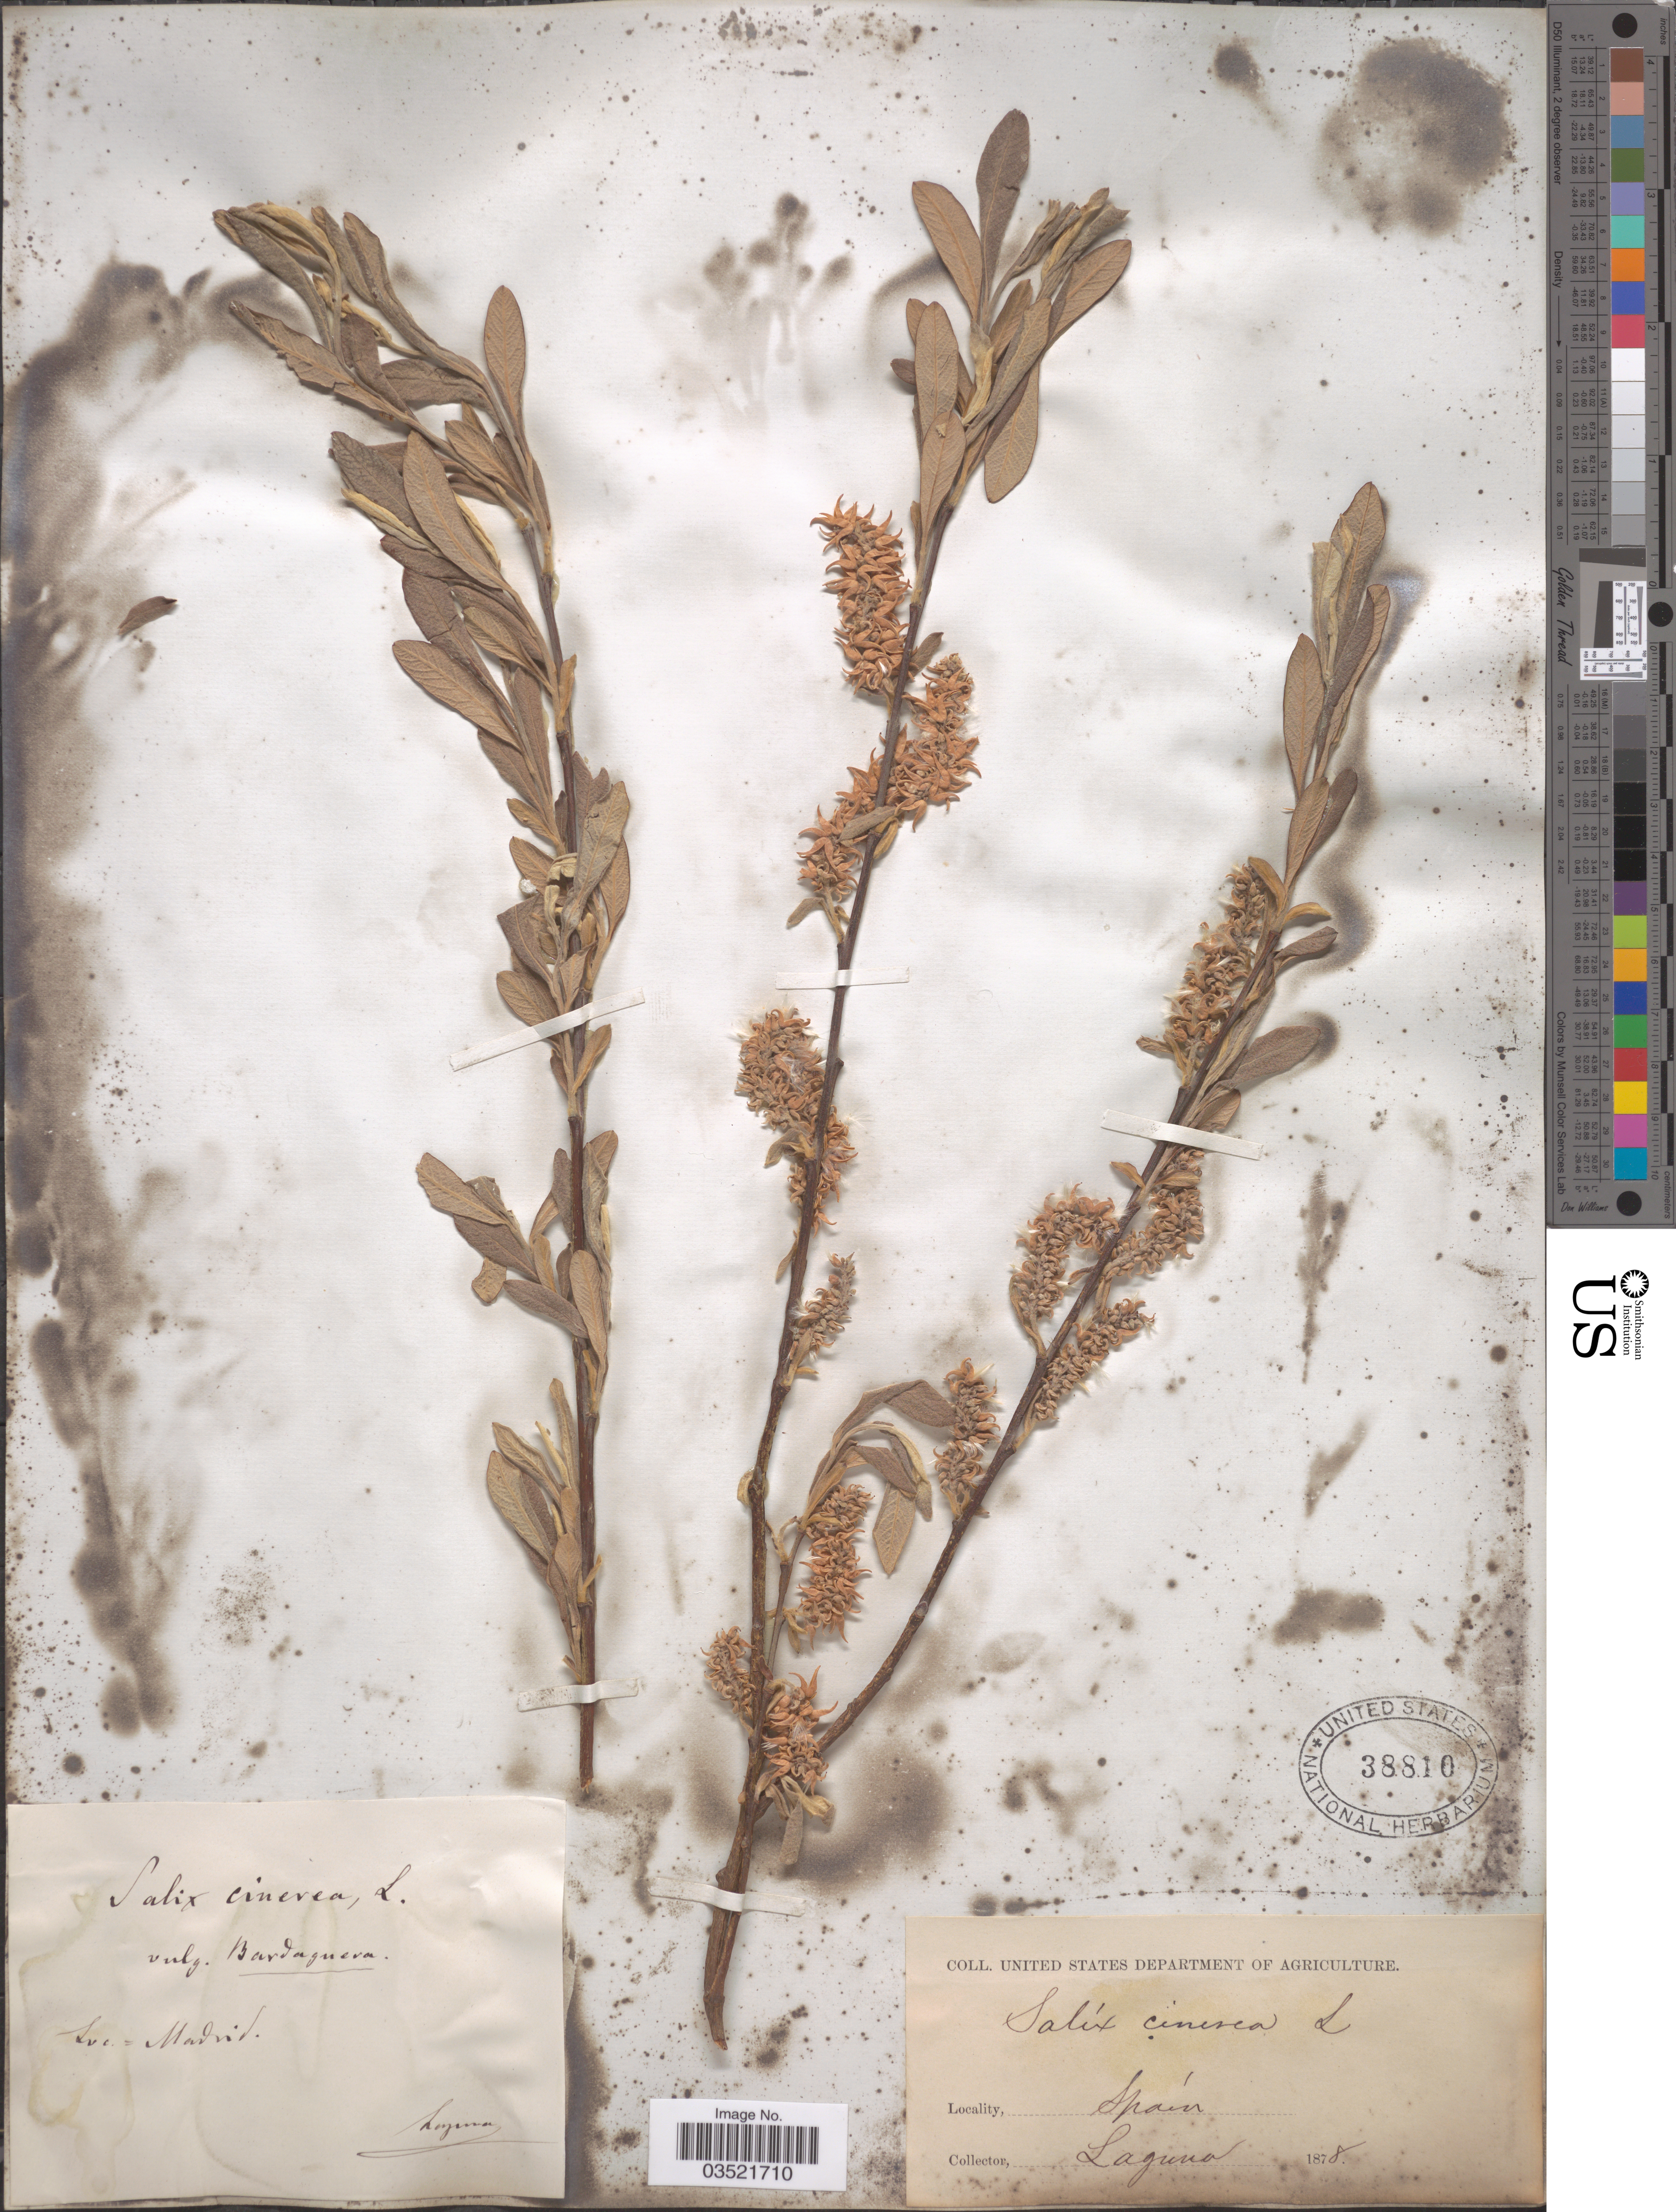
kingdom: Plantae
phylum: Tracheophyta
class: Magnoliopsida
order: Malpighiales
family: Salicaceae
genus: Salix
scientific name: Salix cinerea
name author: L.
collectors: -. Laguna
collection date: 1878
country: Spain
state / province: Madrid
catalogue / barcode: US 38810